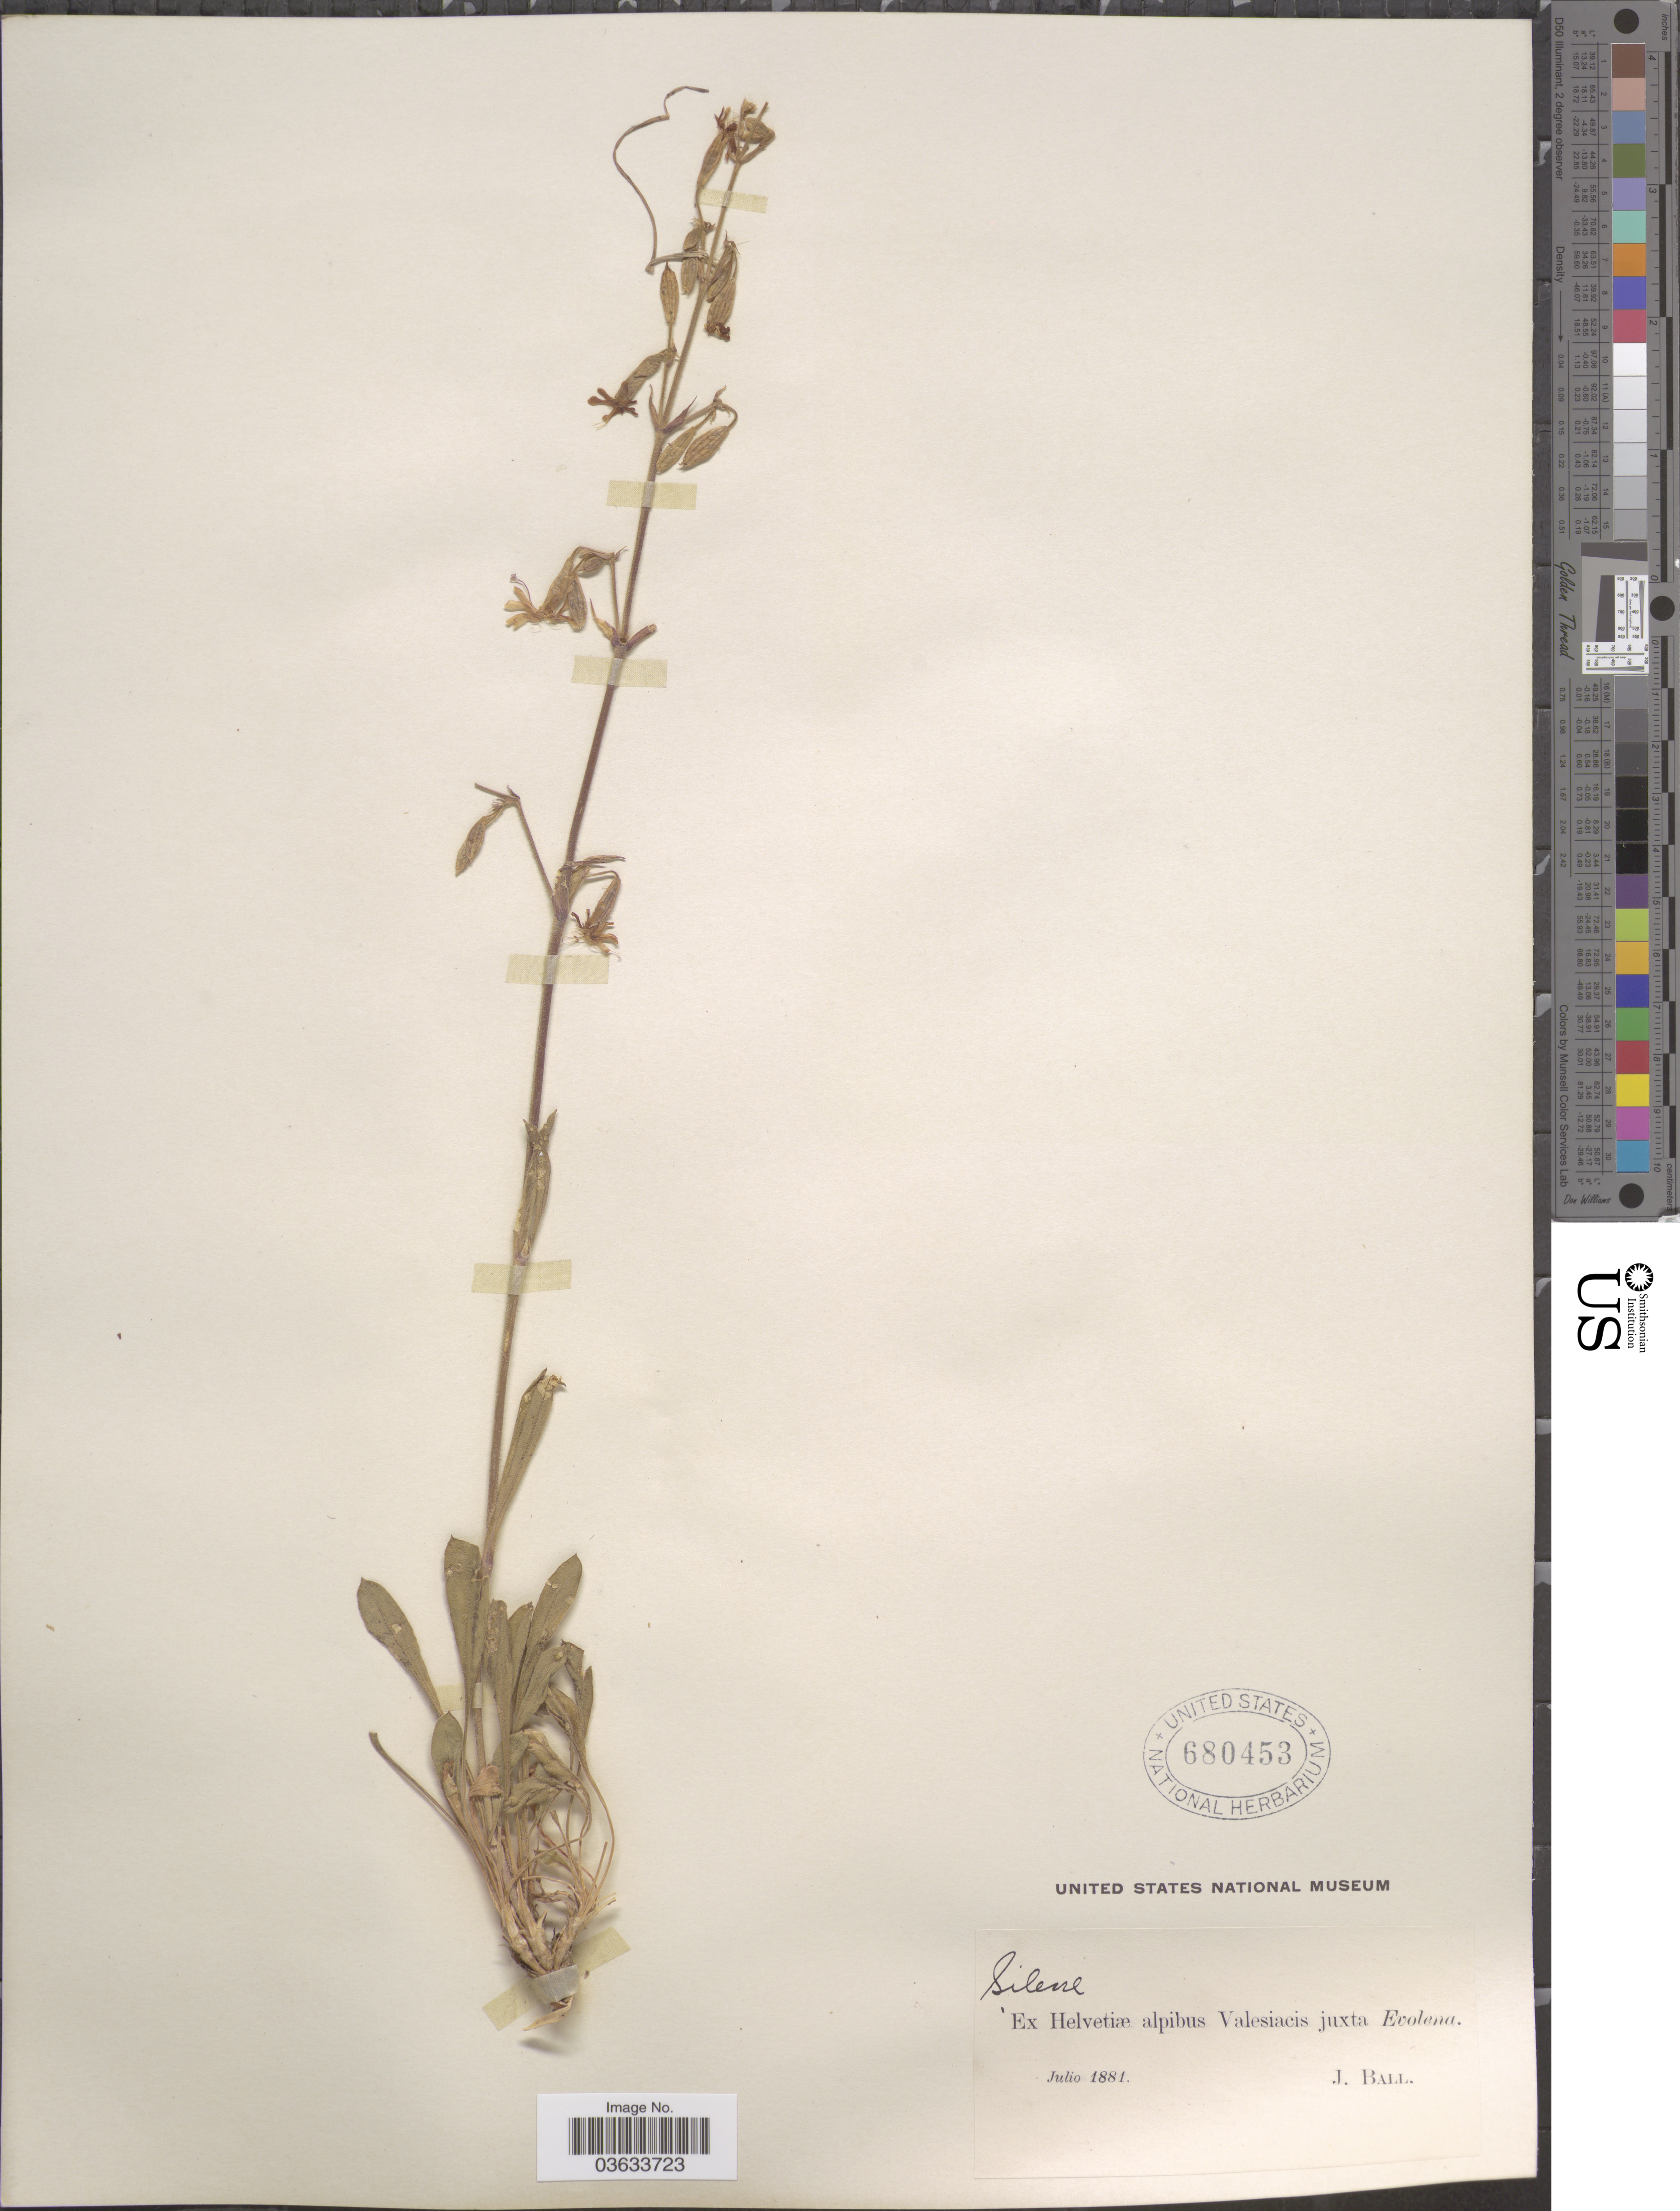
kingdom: Plantae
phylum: Tracheophyta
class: Magnoliopsida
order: Caryophyllales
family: Caryophyllaceae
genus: Silene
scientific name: Silene nutans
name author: L.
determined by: Du Pasquier, P.-E.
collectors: J. Ball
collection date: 1881-07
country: Switzerland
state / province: Valais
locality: Ex Helvetiæ alpibus Valesiacis juxta Evolena.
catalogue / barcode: US 680453